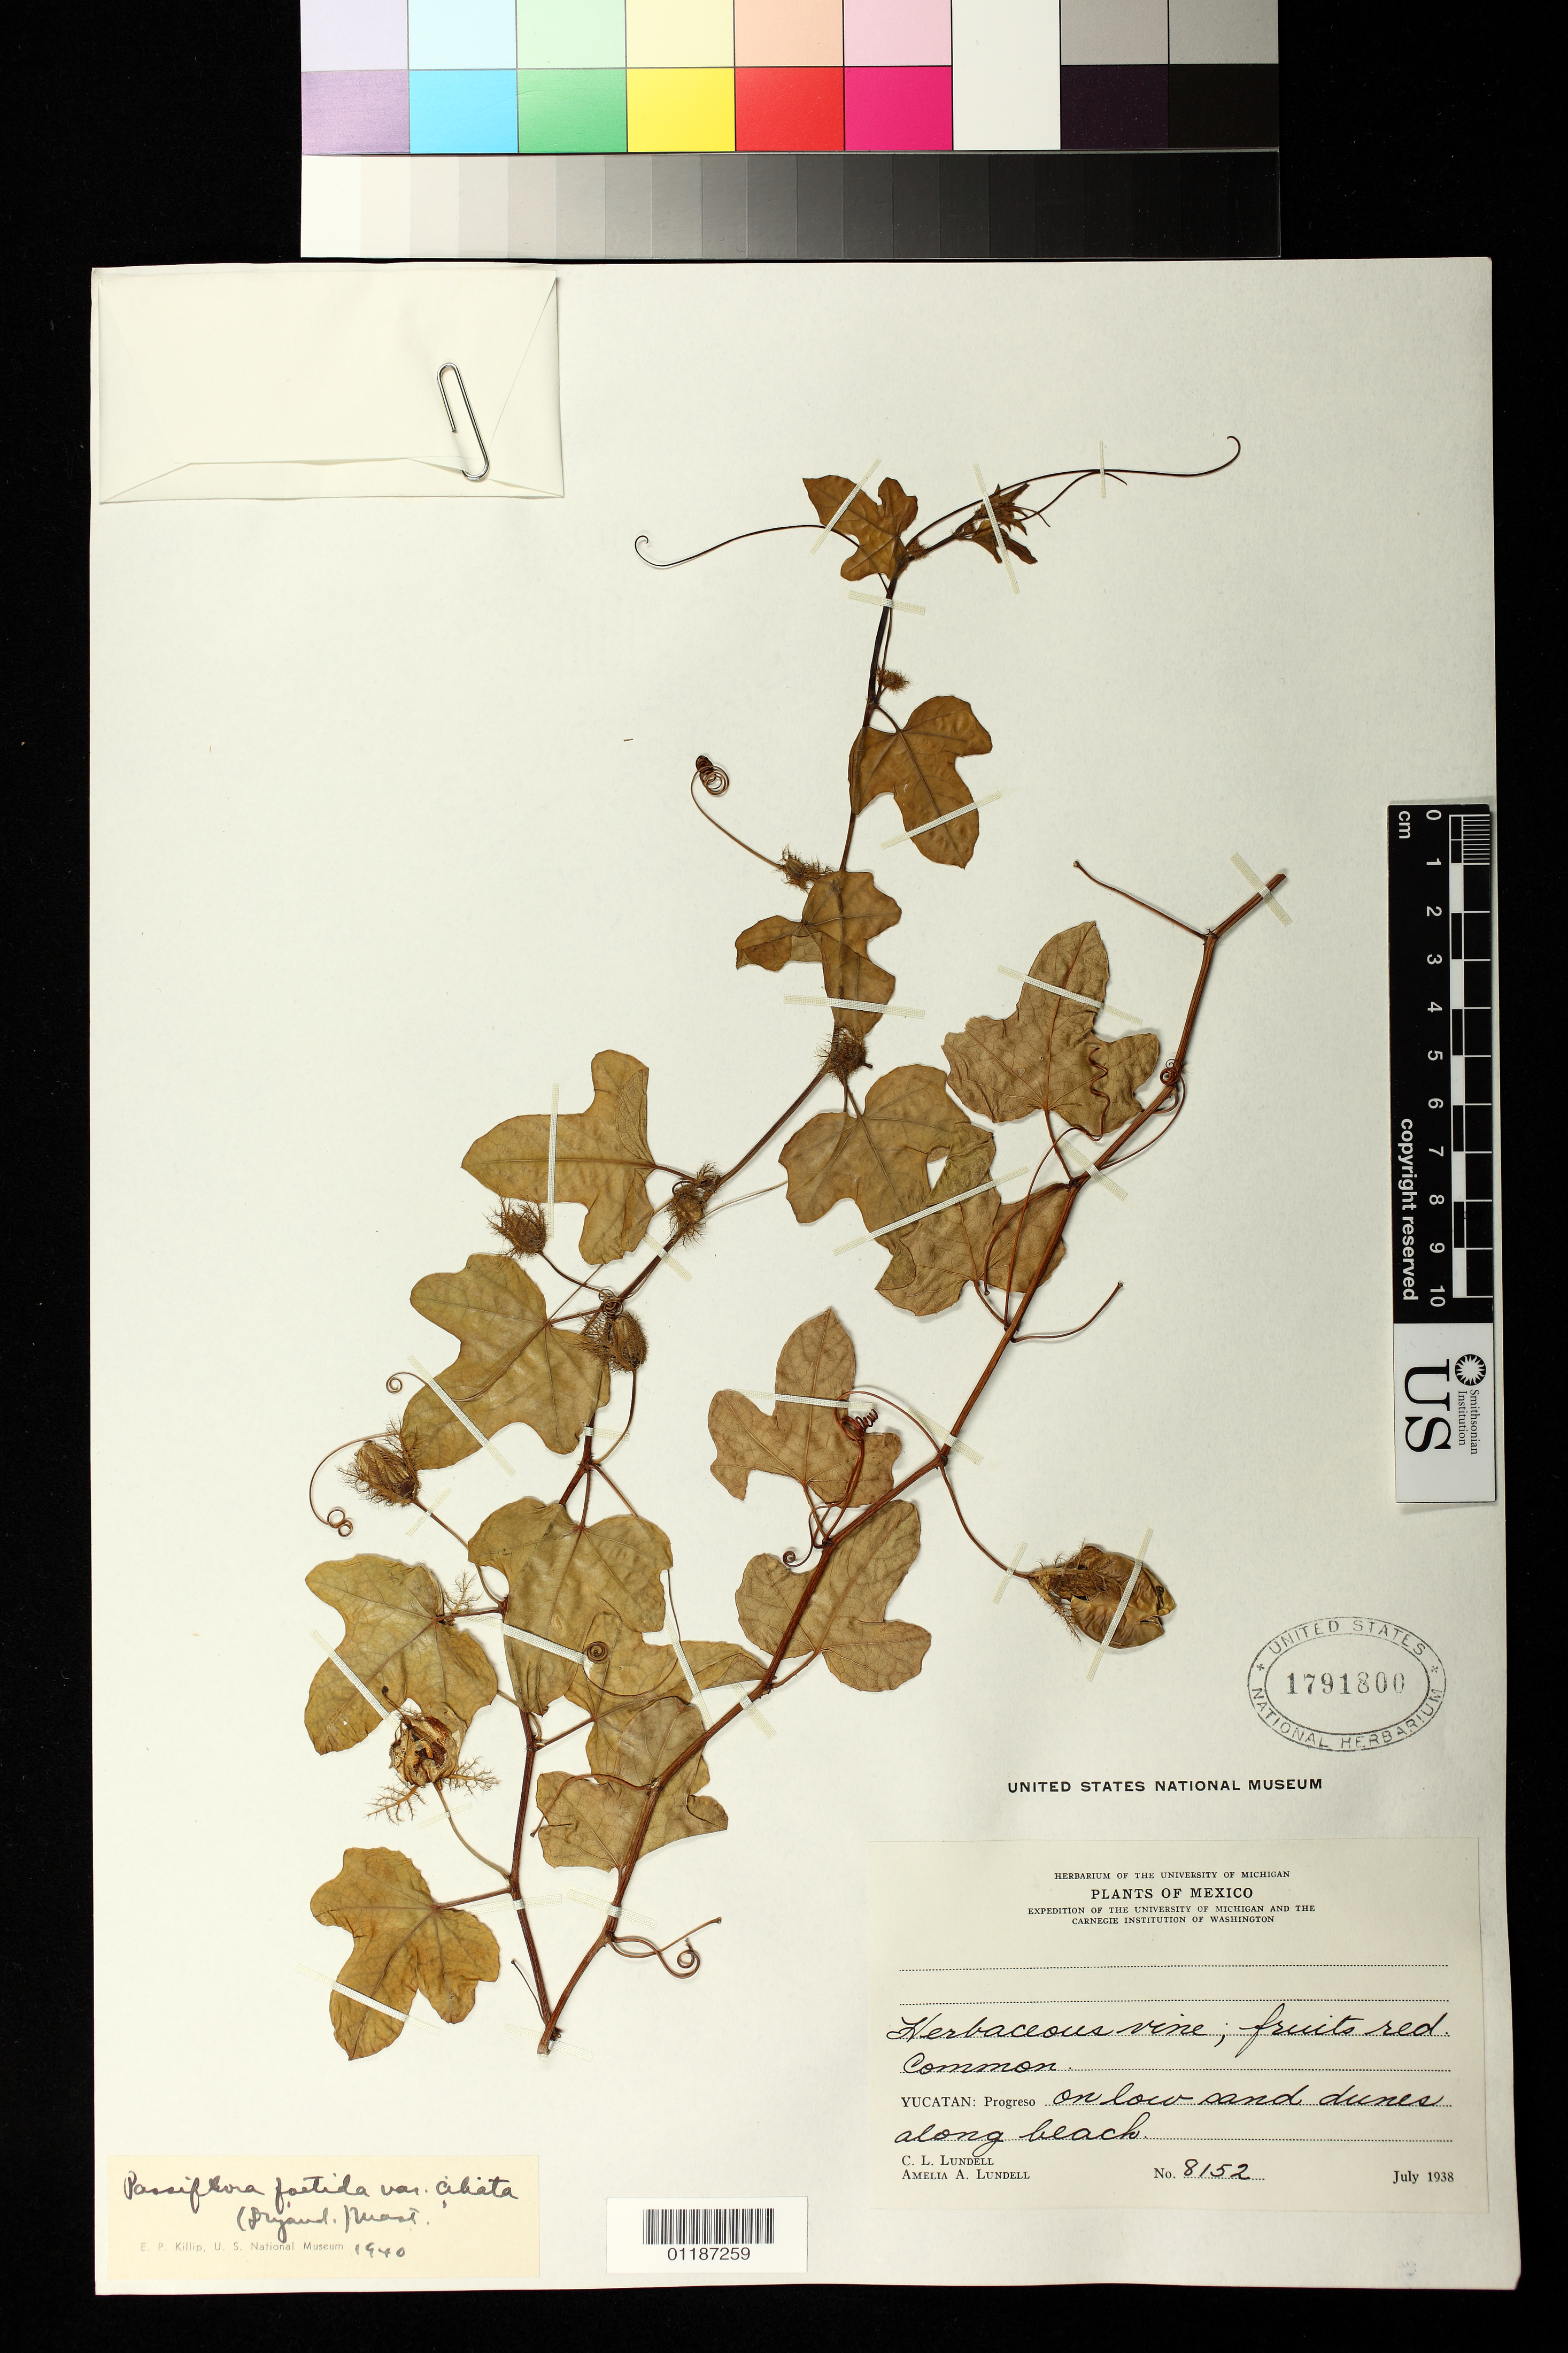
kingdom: Plantae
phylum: Tracheophyta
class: Magnoliopsida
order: Malpighiales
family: Passifloraceae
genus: Passiflora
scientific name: Passiflora ciliata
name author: Aiton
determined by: Svoboda, Harlan T., (NA), US Department of Agriculture (UNITED STATES)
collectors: C. L. Lundell & A. A. Lundell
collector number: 8152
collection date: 1938-07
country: Mexico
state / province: Yucatán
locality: Progreso, sand dunes along beach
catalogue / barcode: US 1791800